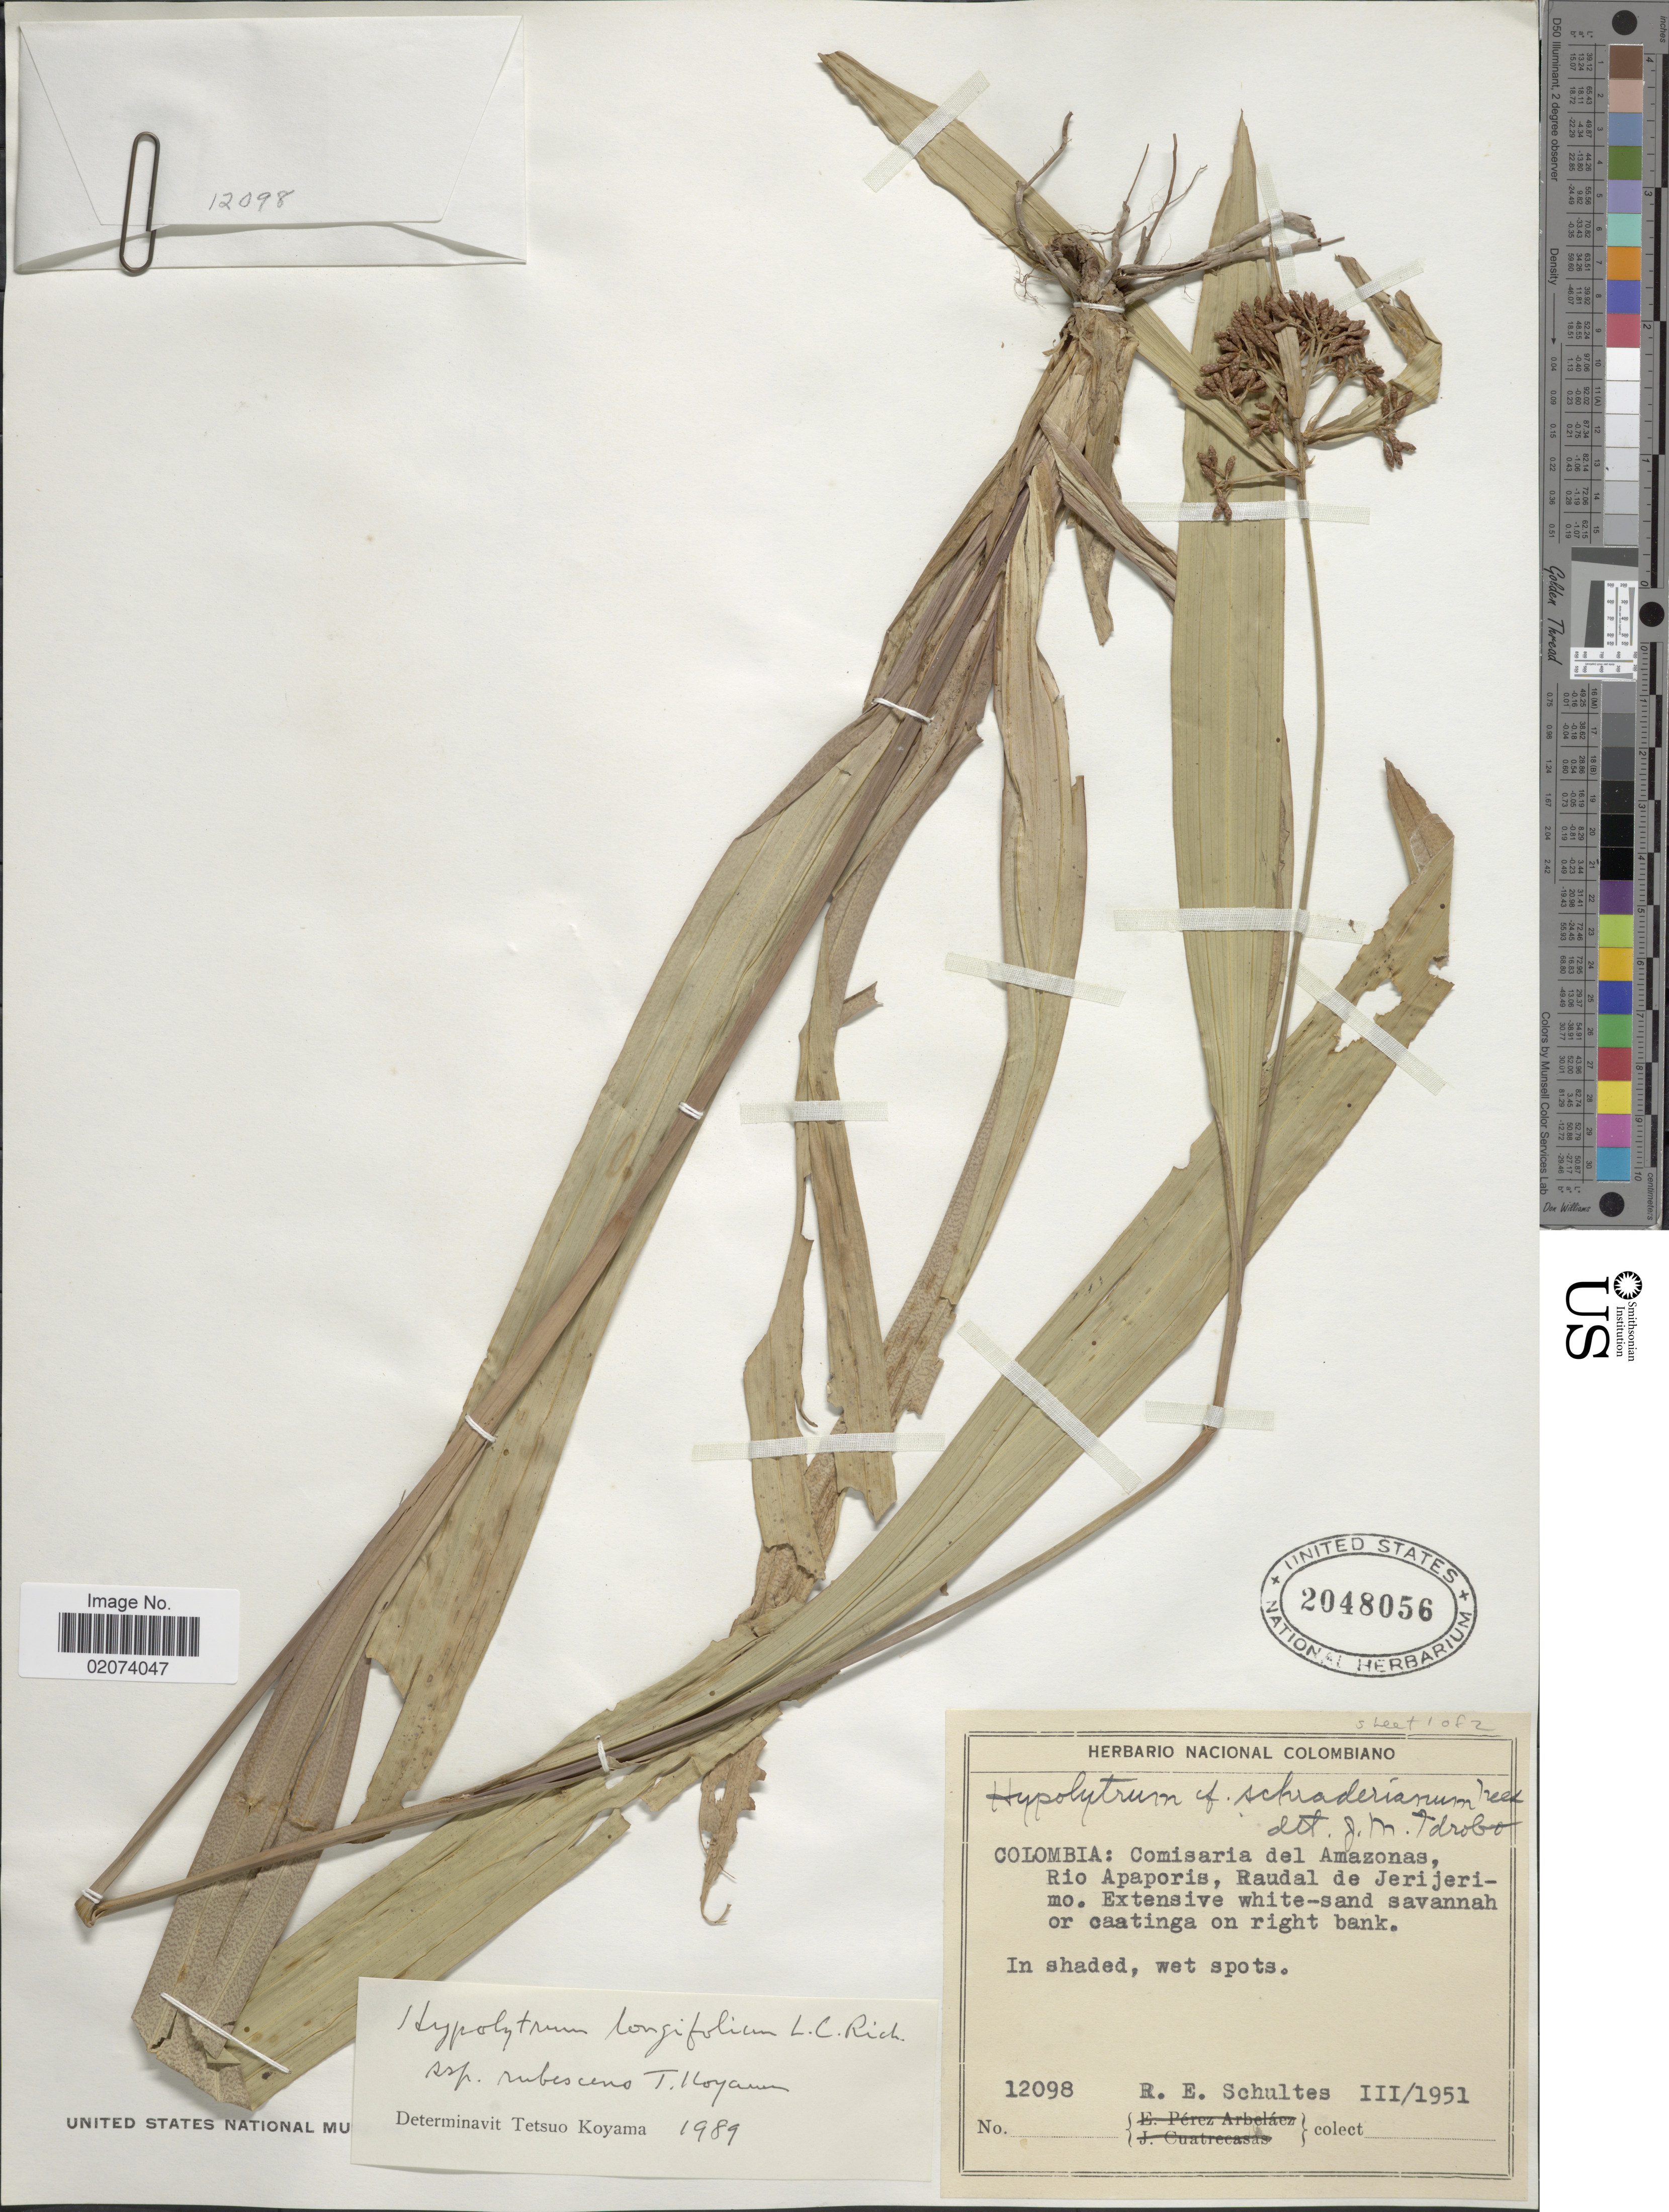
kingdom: Plantae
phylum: Tracheophyta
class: Liliopsida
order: Poales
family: Cyperaceae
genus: Hypolytrum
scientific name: Hypolytrum longifolium subsp. rubescens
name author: (Huber ex C.B. Clarke) T. Koyama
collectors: R. E. Schultes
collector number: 12098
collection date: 1951-03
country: Colombia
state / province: Amazônas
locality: Rio Apaporis, Raudal de Jerijerimo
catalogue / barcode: US 2048056